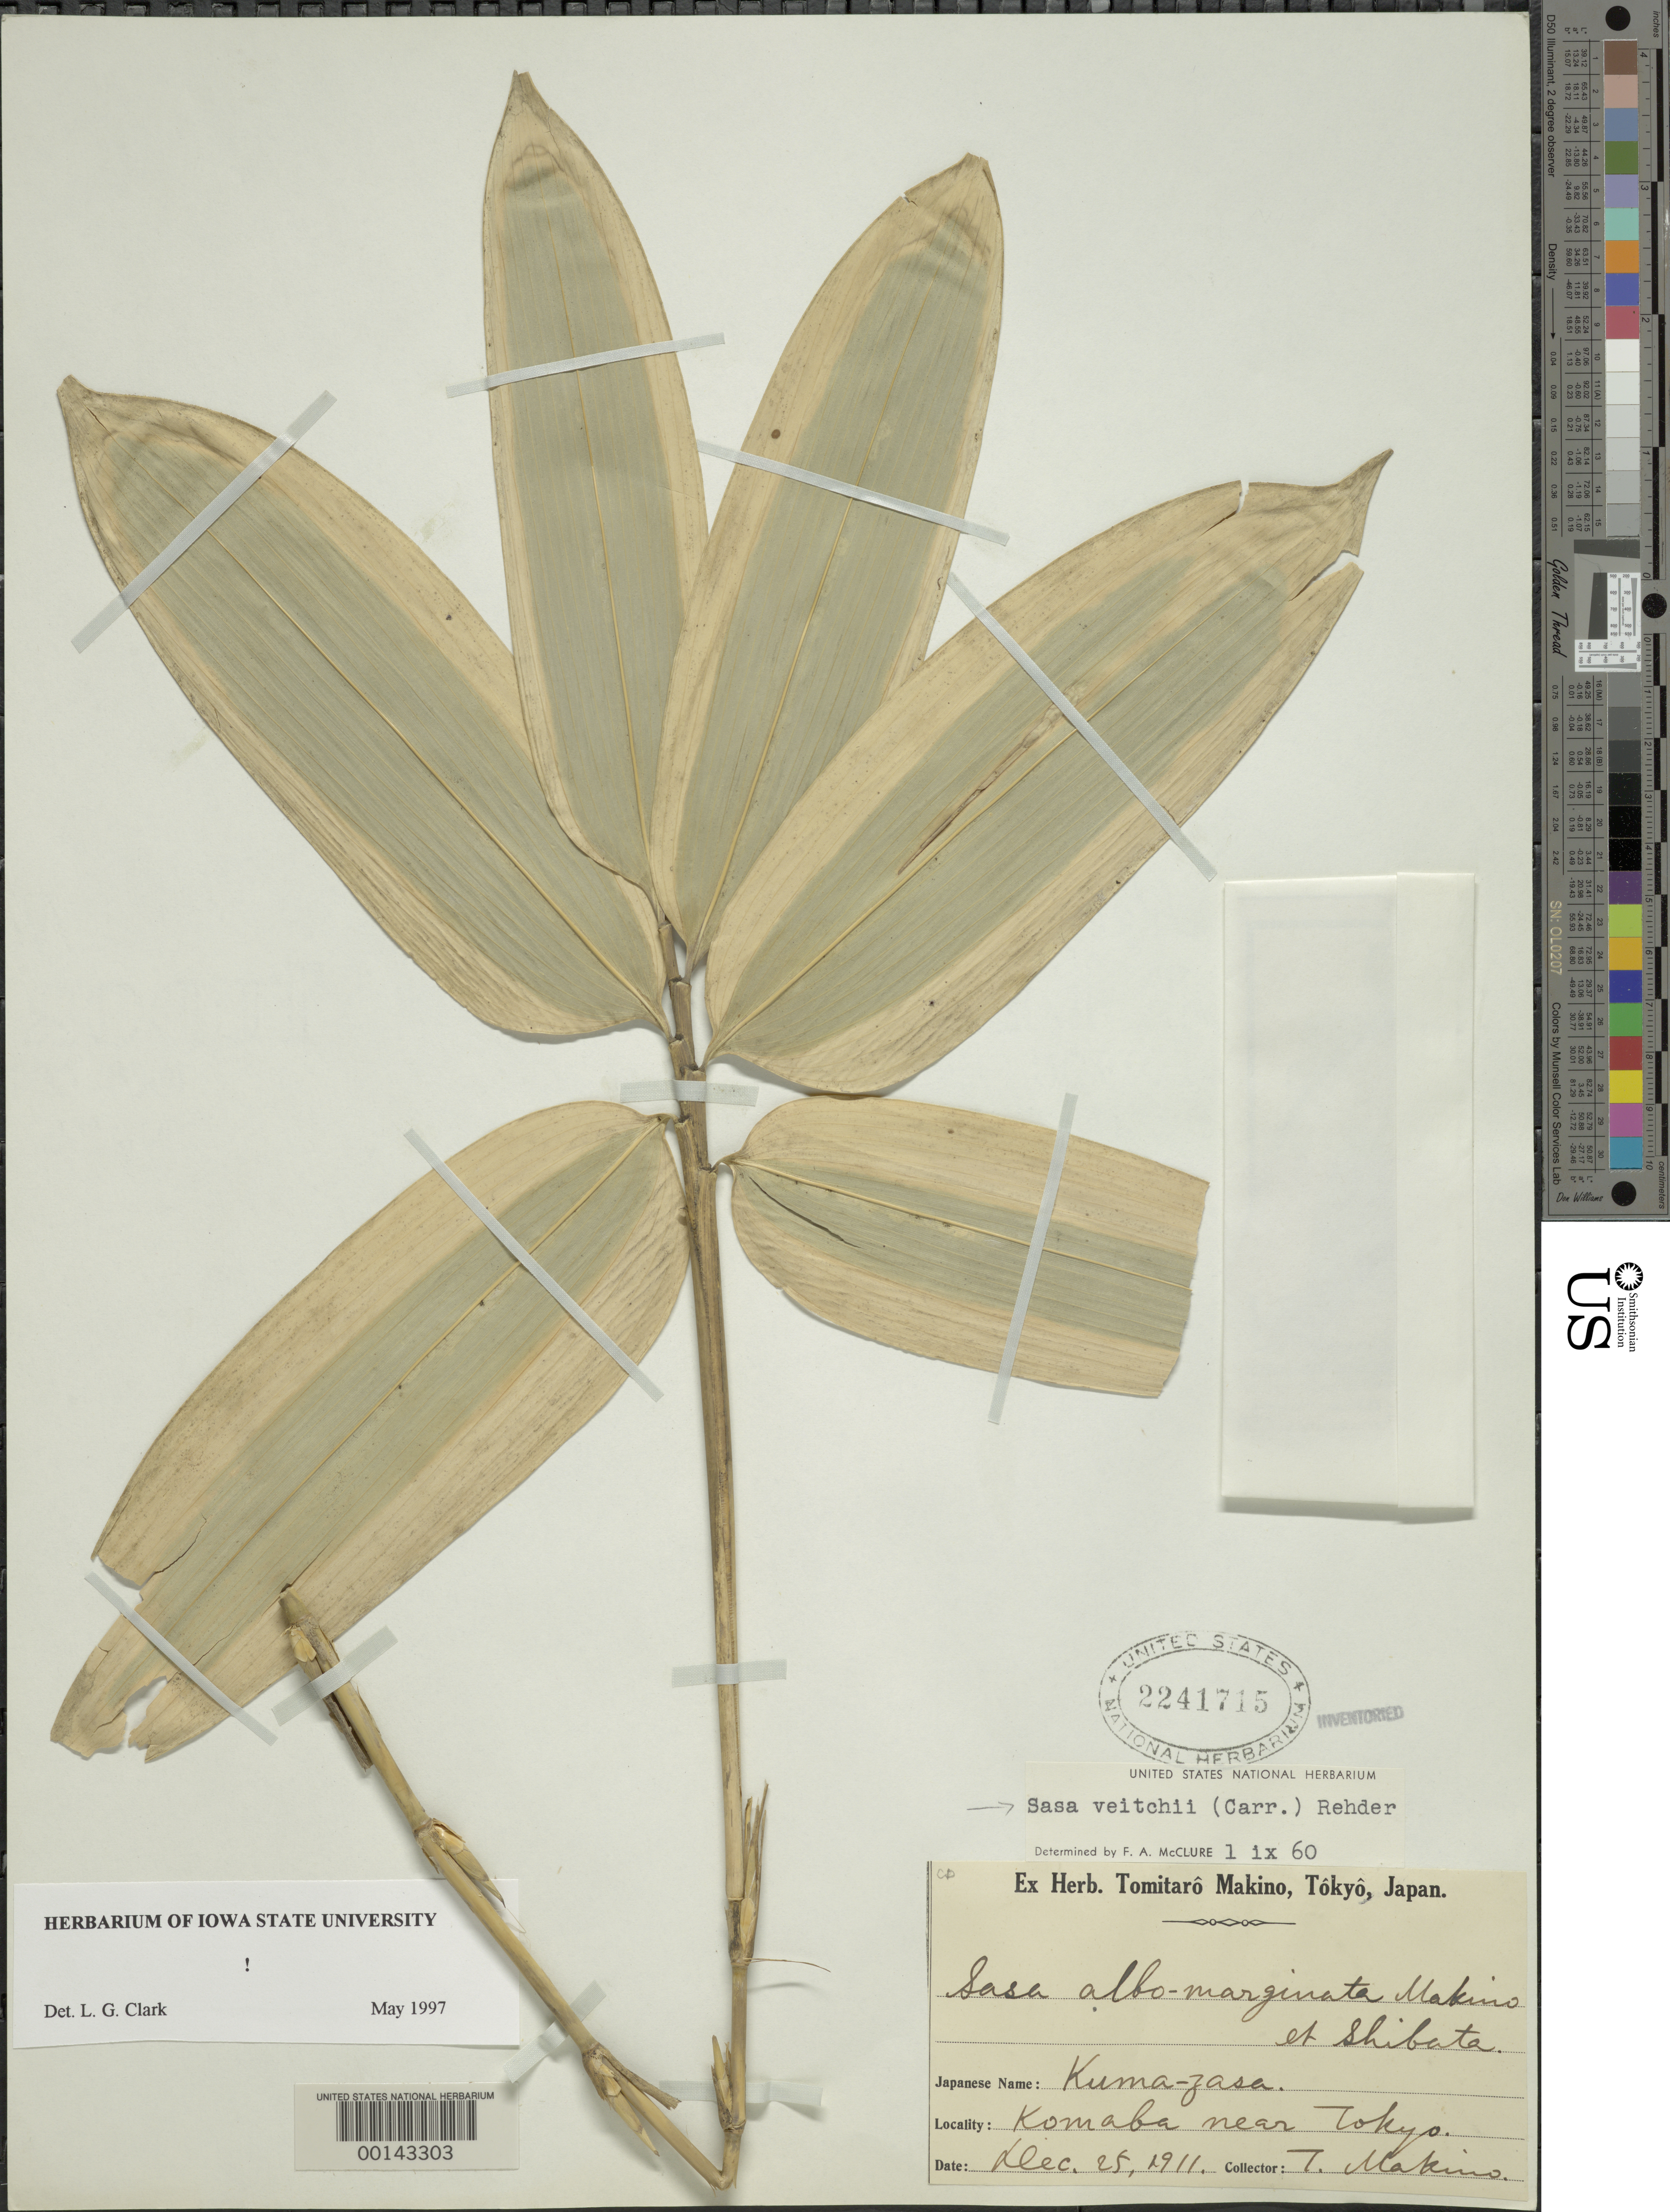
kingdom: Plantae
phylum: Tracheophyta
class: Liliopsida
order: Poales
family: Poaceae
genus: Sasa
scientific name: Sasa veitchii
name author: (Carrière) Rehder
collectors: T. Makino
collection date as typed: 25 Dec 1911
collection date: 1911-12-25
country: Japan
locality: Komaba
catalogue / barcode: US 2241715